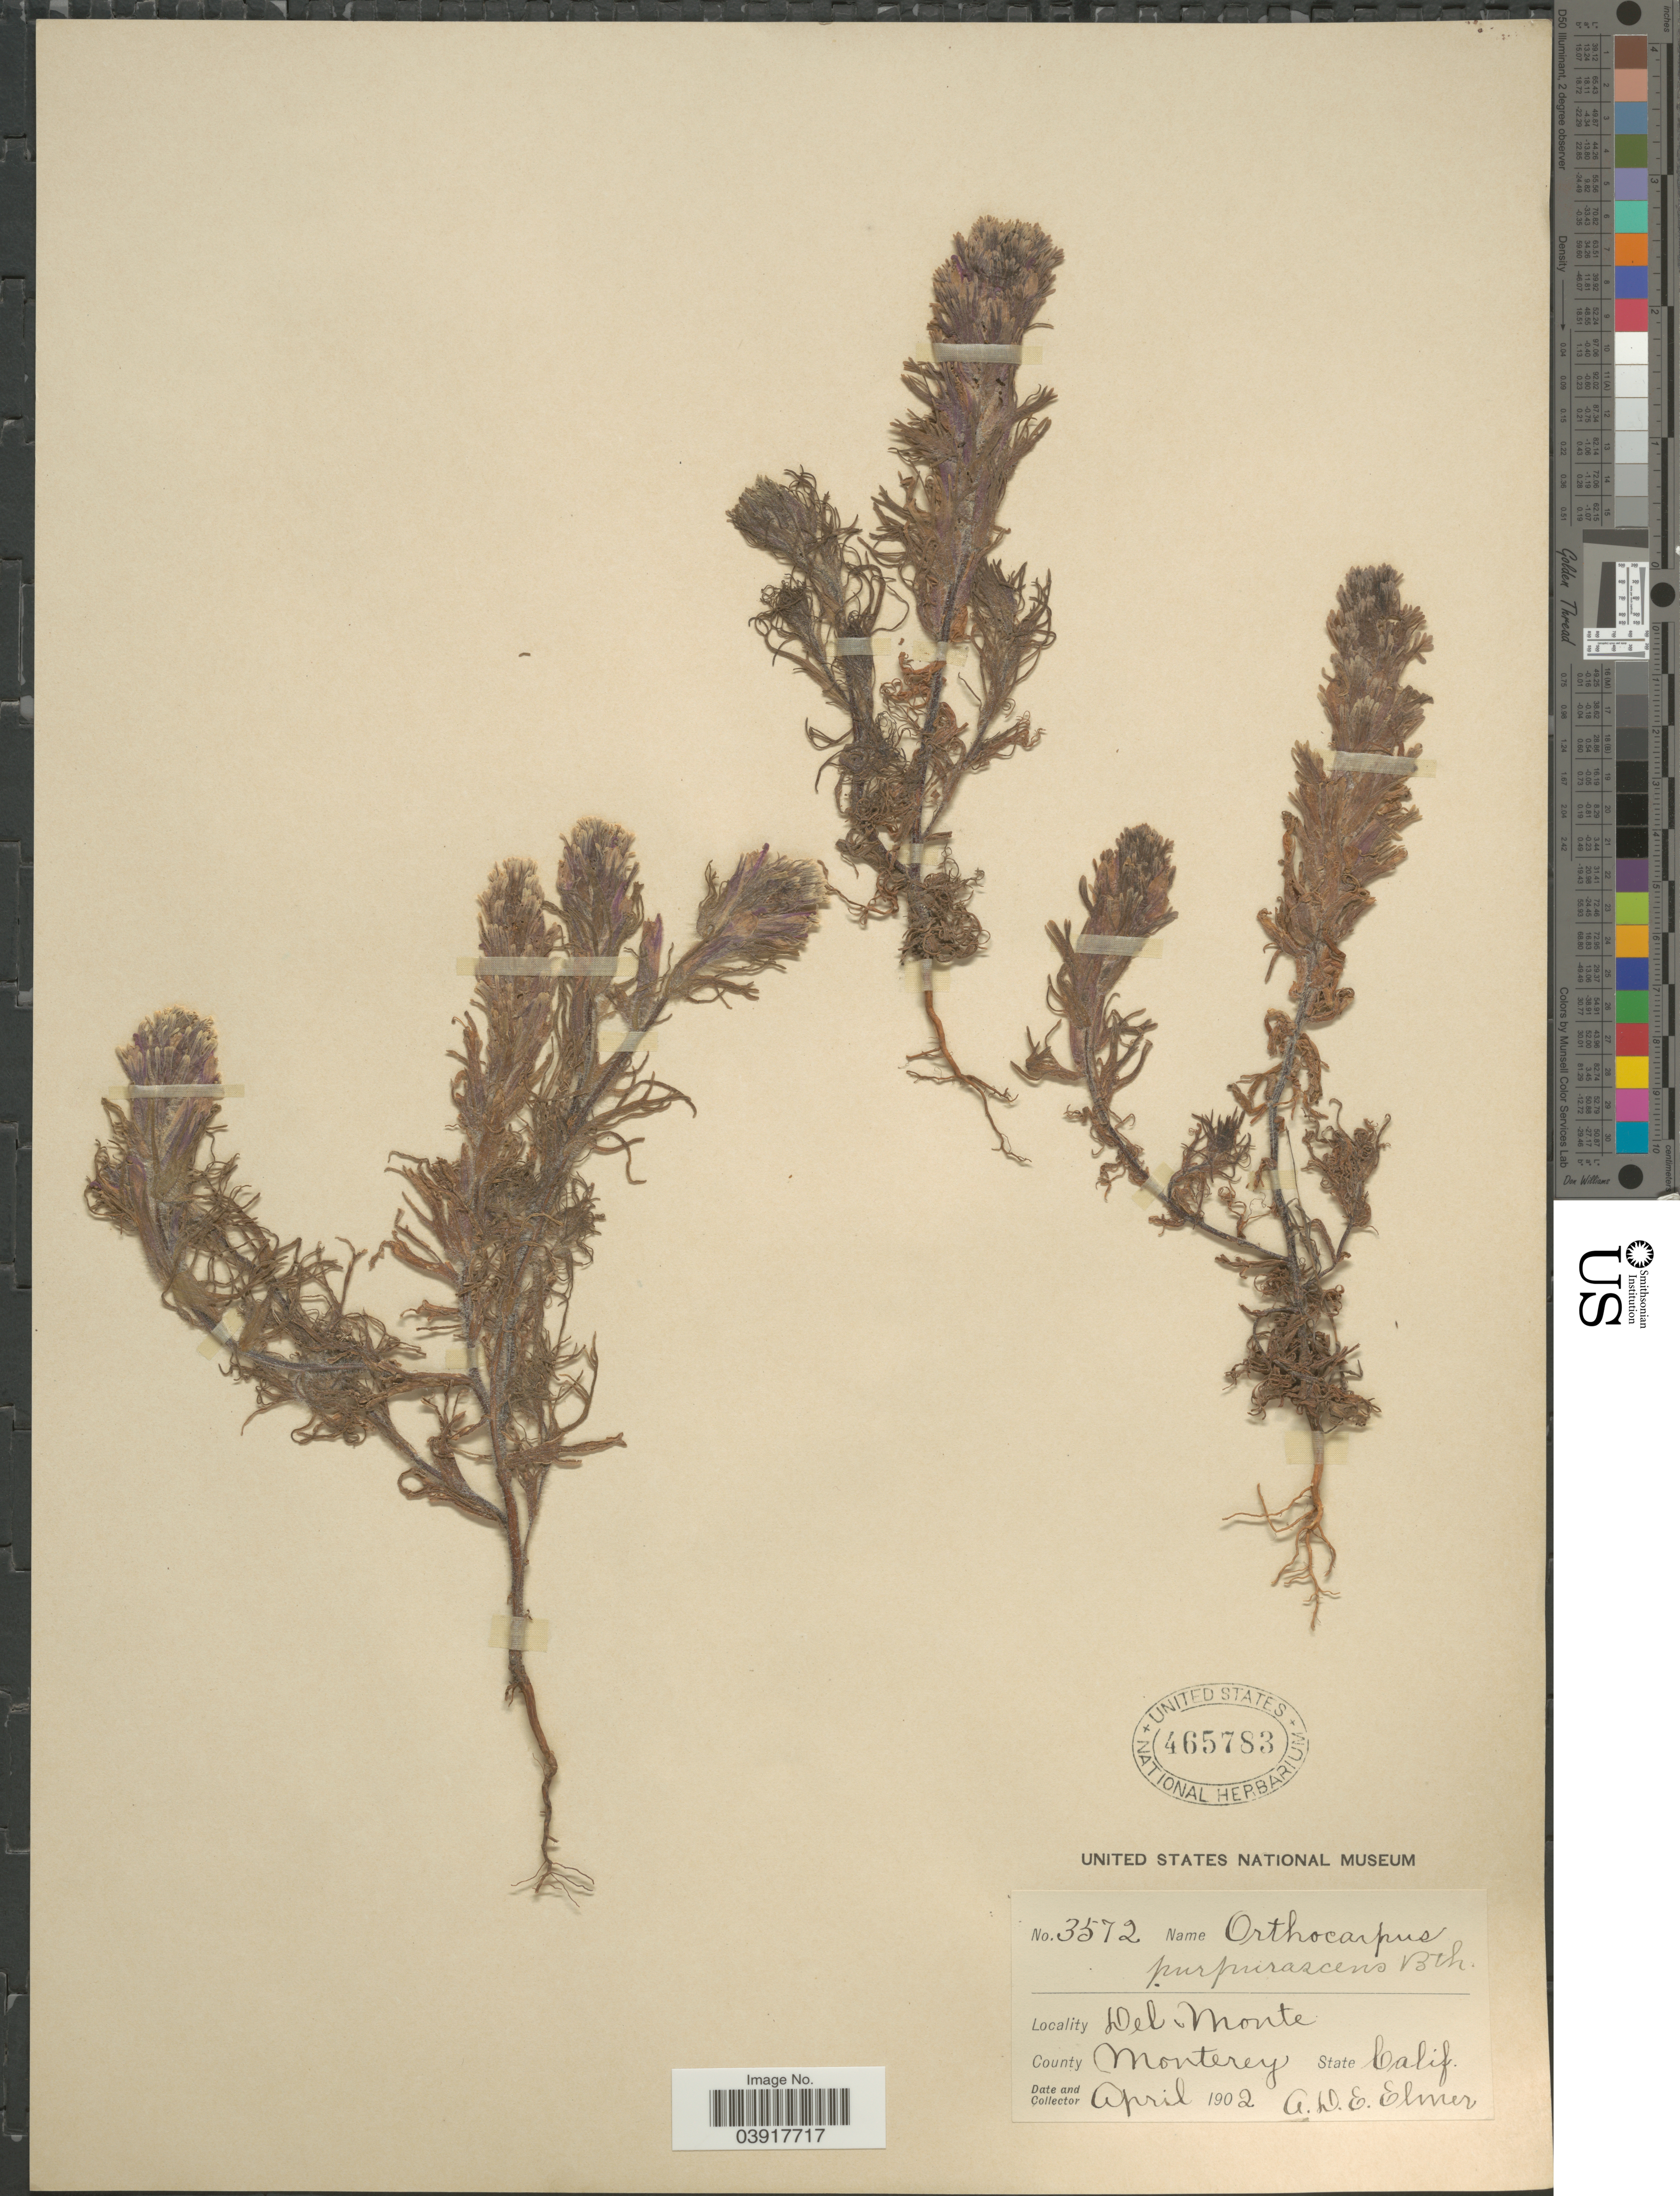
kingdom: Plantae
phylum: Tracheophyta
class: Magnoliopsida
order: Lamiales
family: Orobanchaceae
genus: Orthocarpus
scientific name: Orthocarpus purpurascens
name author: Benth.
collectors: A. D. E. Elmer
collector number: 3572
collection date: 1902-04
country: United States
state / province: California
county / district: Monterey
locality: Del Monte. County Monterey.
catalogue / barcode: US 465783